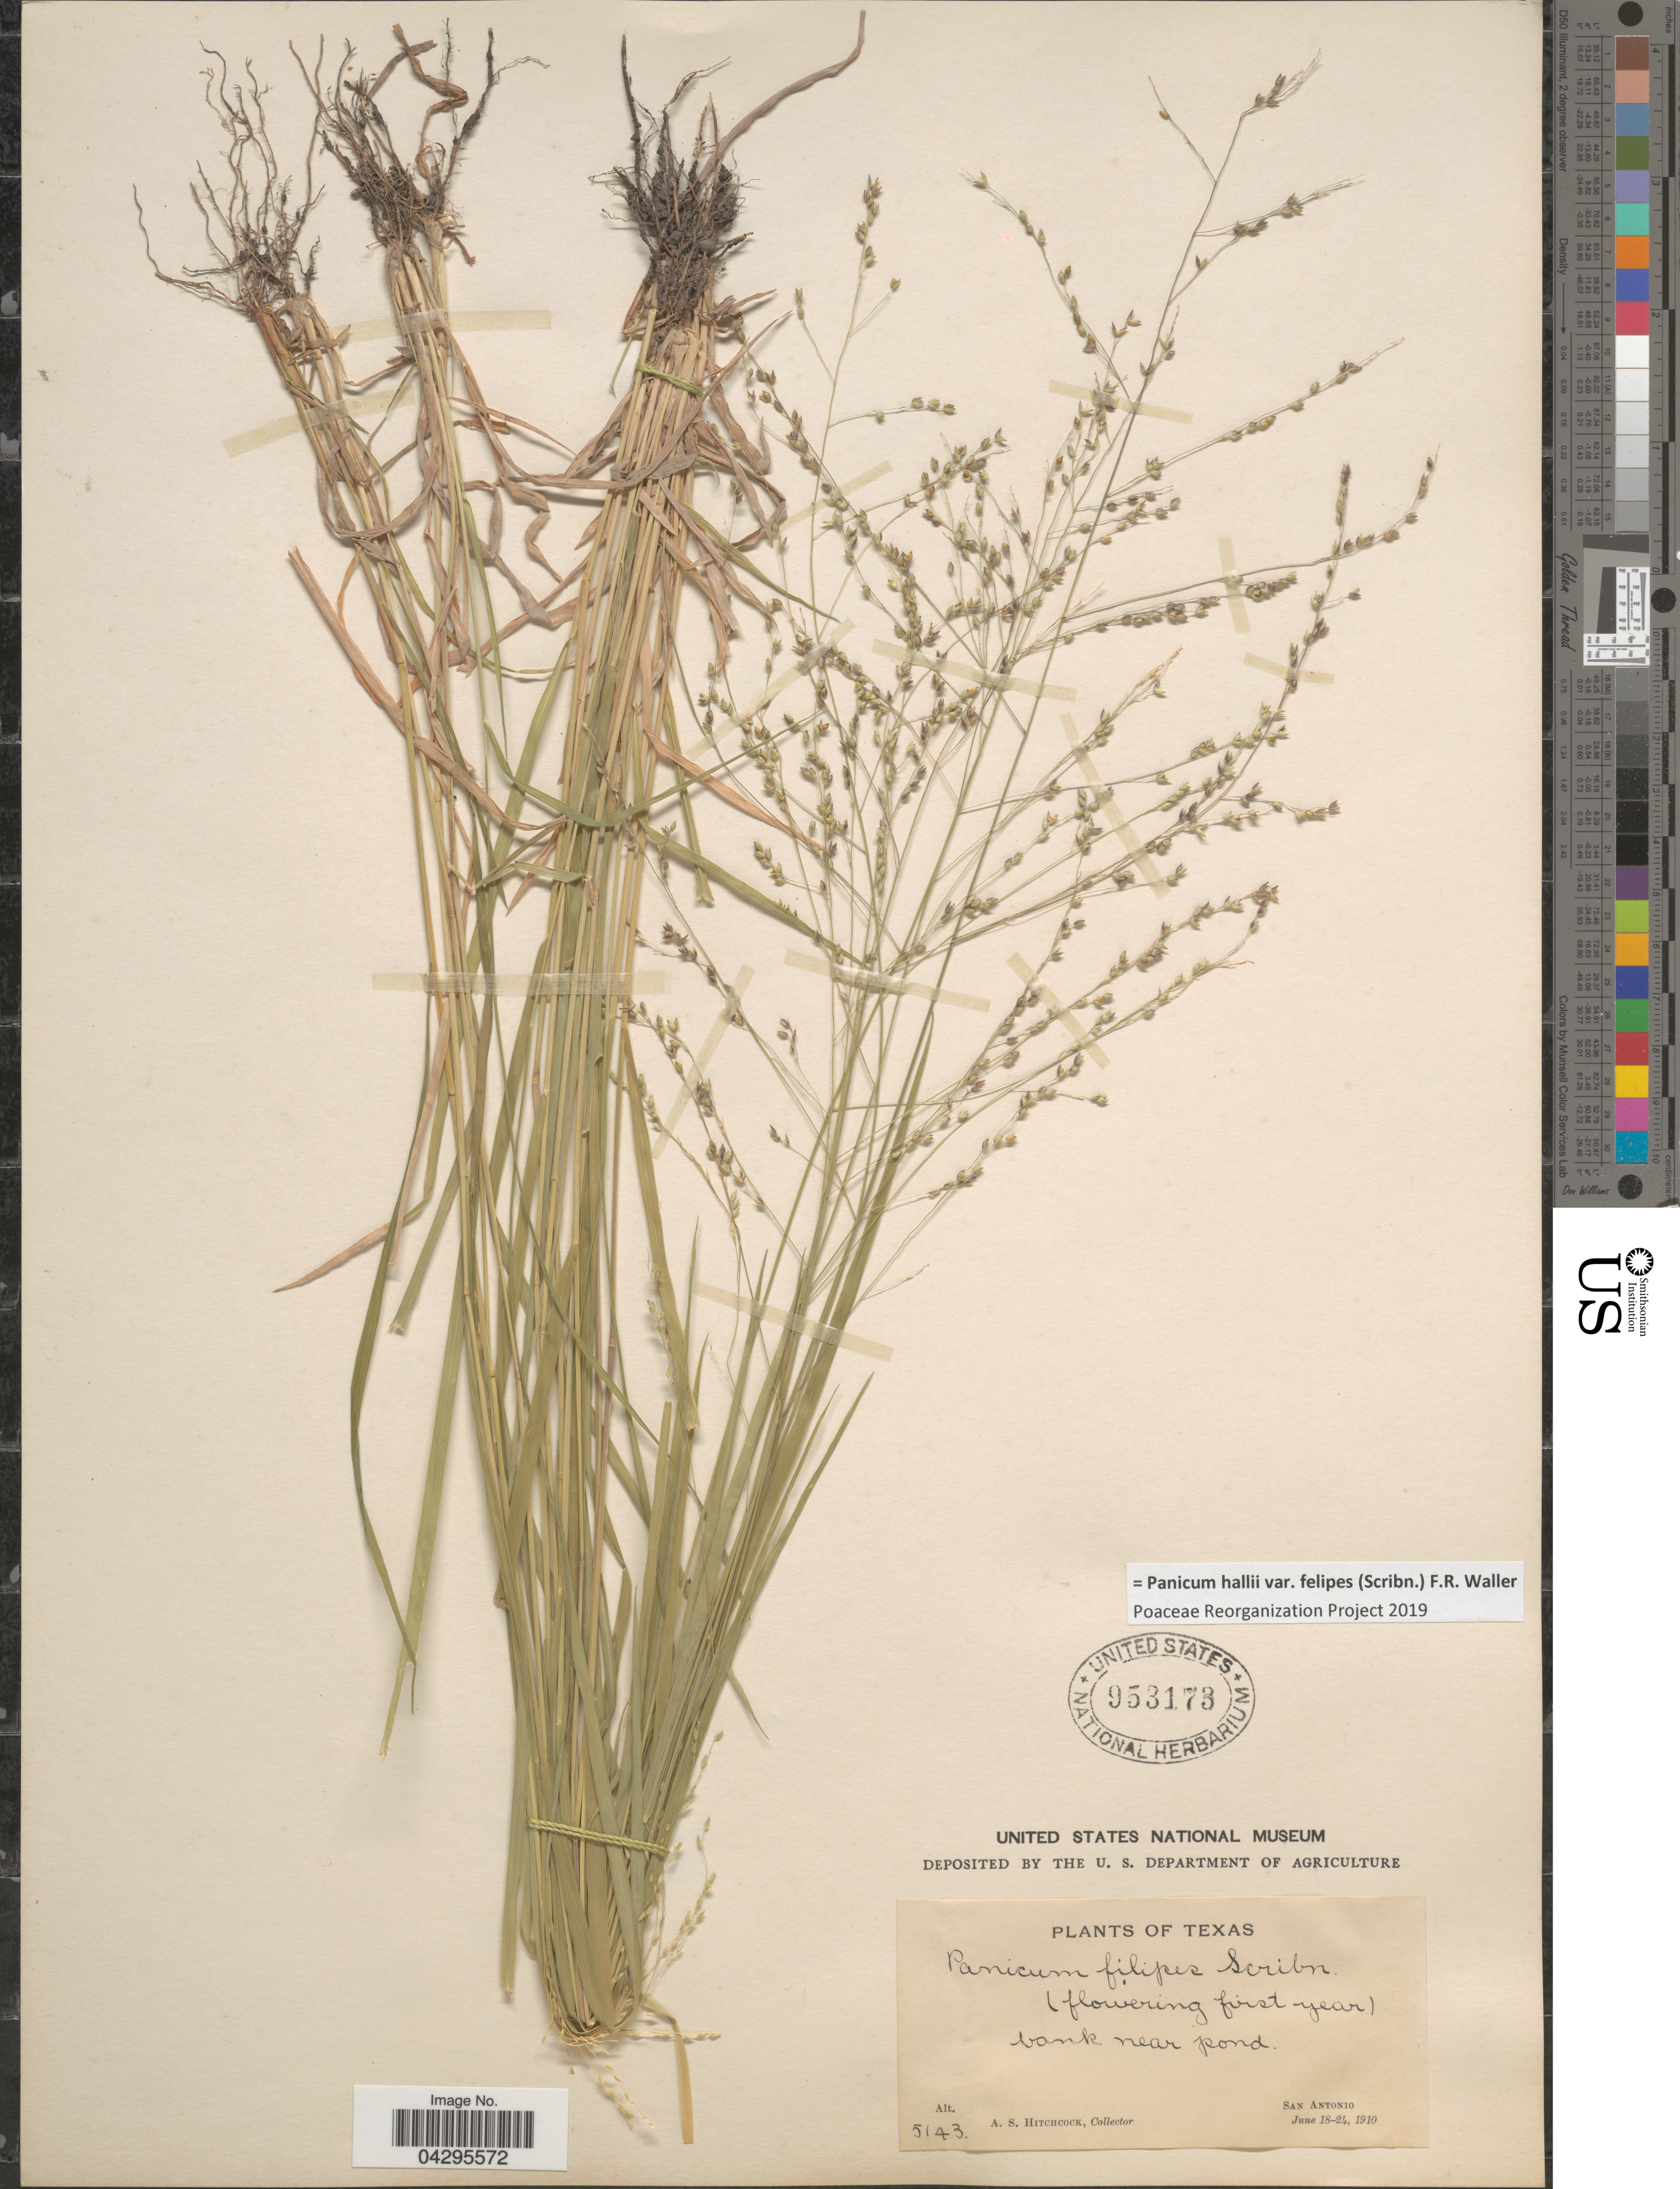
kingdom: Plantae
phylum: Tracheophyta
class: Liliopsida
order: Poales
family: Poaceae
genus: Panicum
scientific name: Panicum hallii var. felipes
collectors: A. S. Hitchcock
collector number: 5143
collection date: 1910-06-18/1910-06-24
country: United States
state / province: Texas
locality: Bank near pond. San Antonio.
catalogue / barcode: US 953173